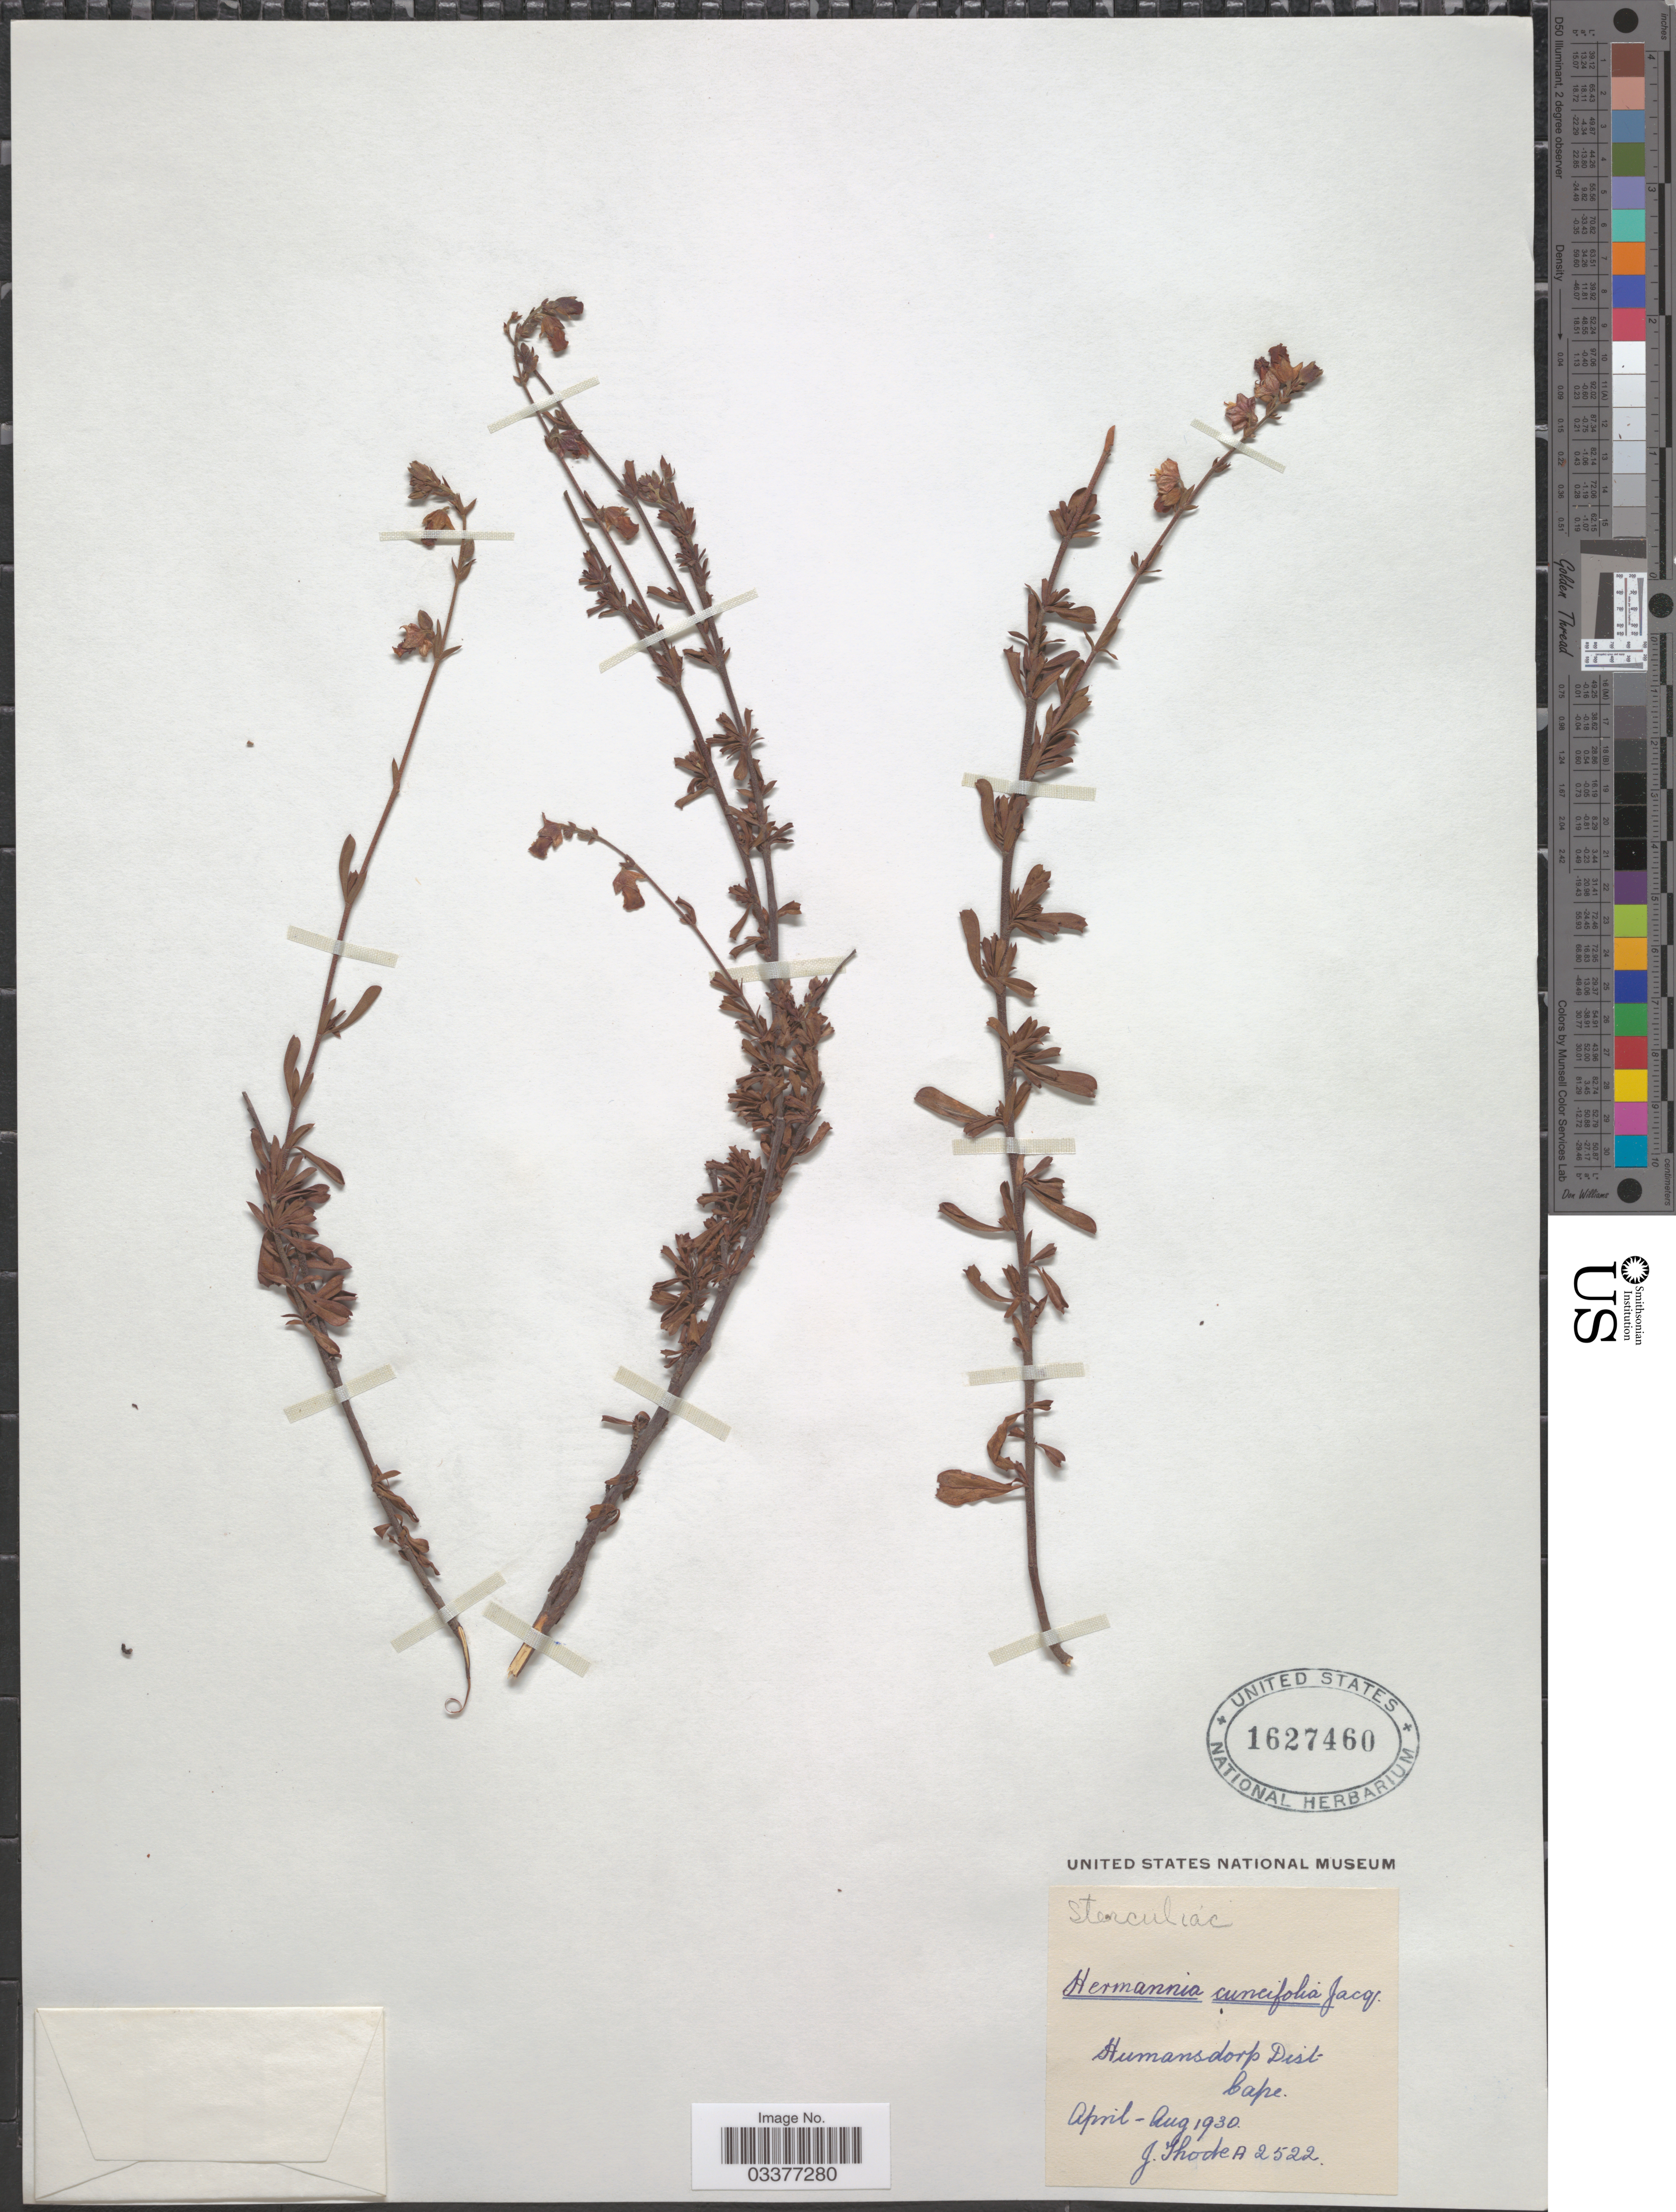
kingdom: Plantae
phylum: Tracheophyta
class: Magnoliopsida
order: Malvales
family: Malvaceae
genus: Hermannia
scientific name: Hermannia cuneifolia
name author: Jacq.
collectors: J. Thode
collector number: A2522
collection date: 1930-04/1930-08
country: South Africa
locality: Stumansdorp Dist. Cape.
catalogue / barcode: US 1627460